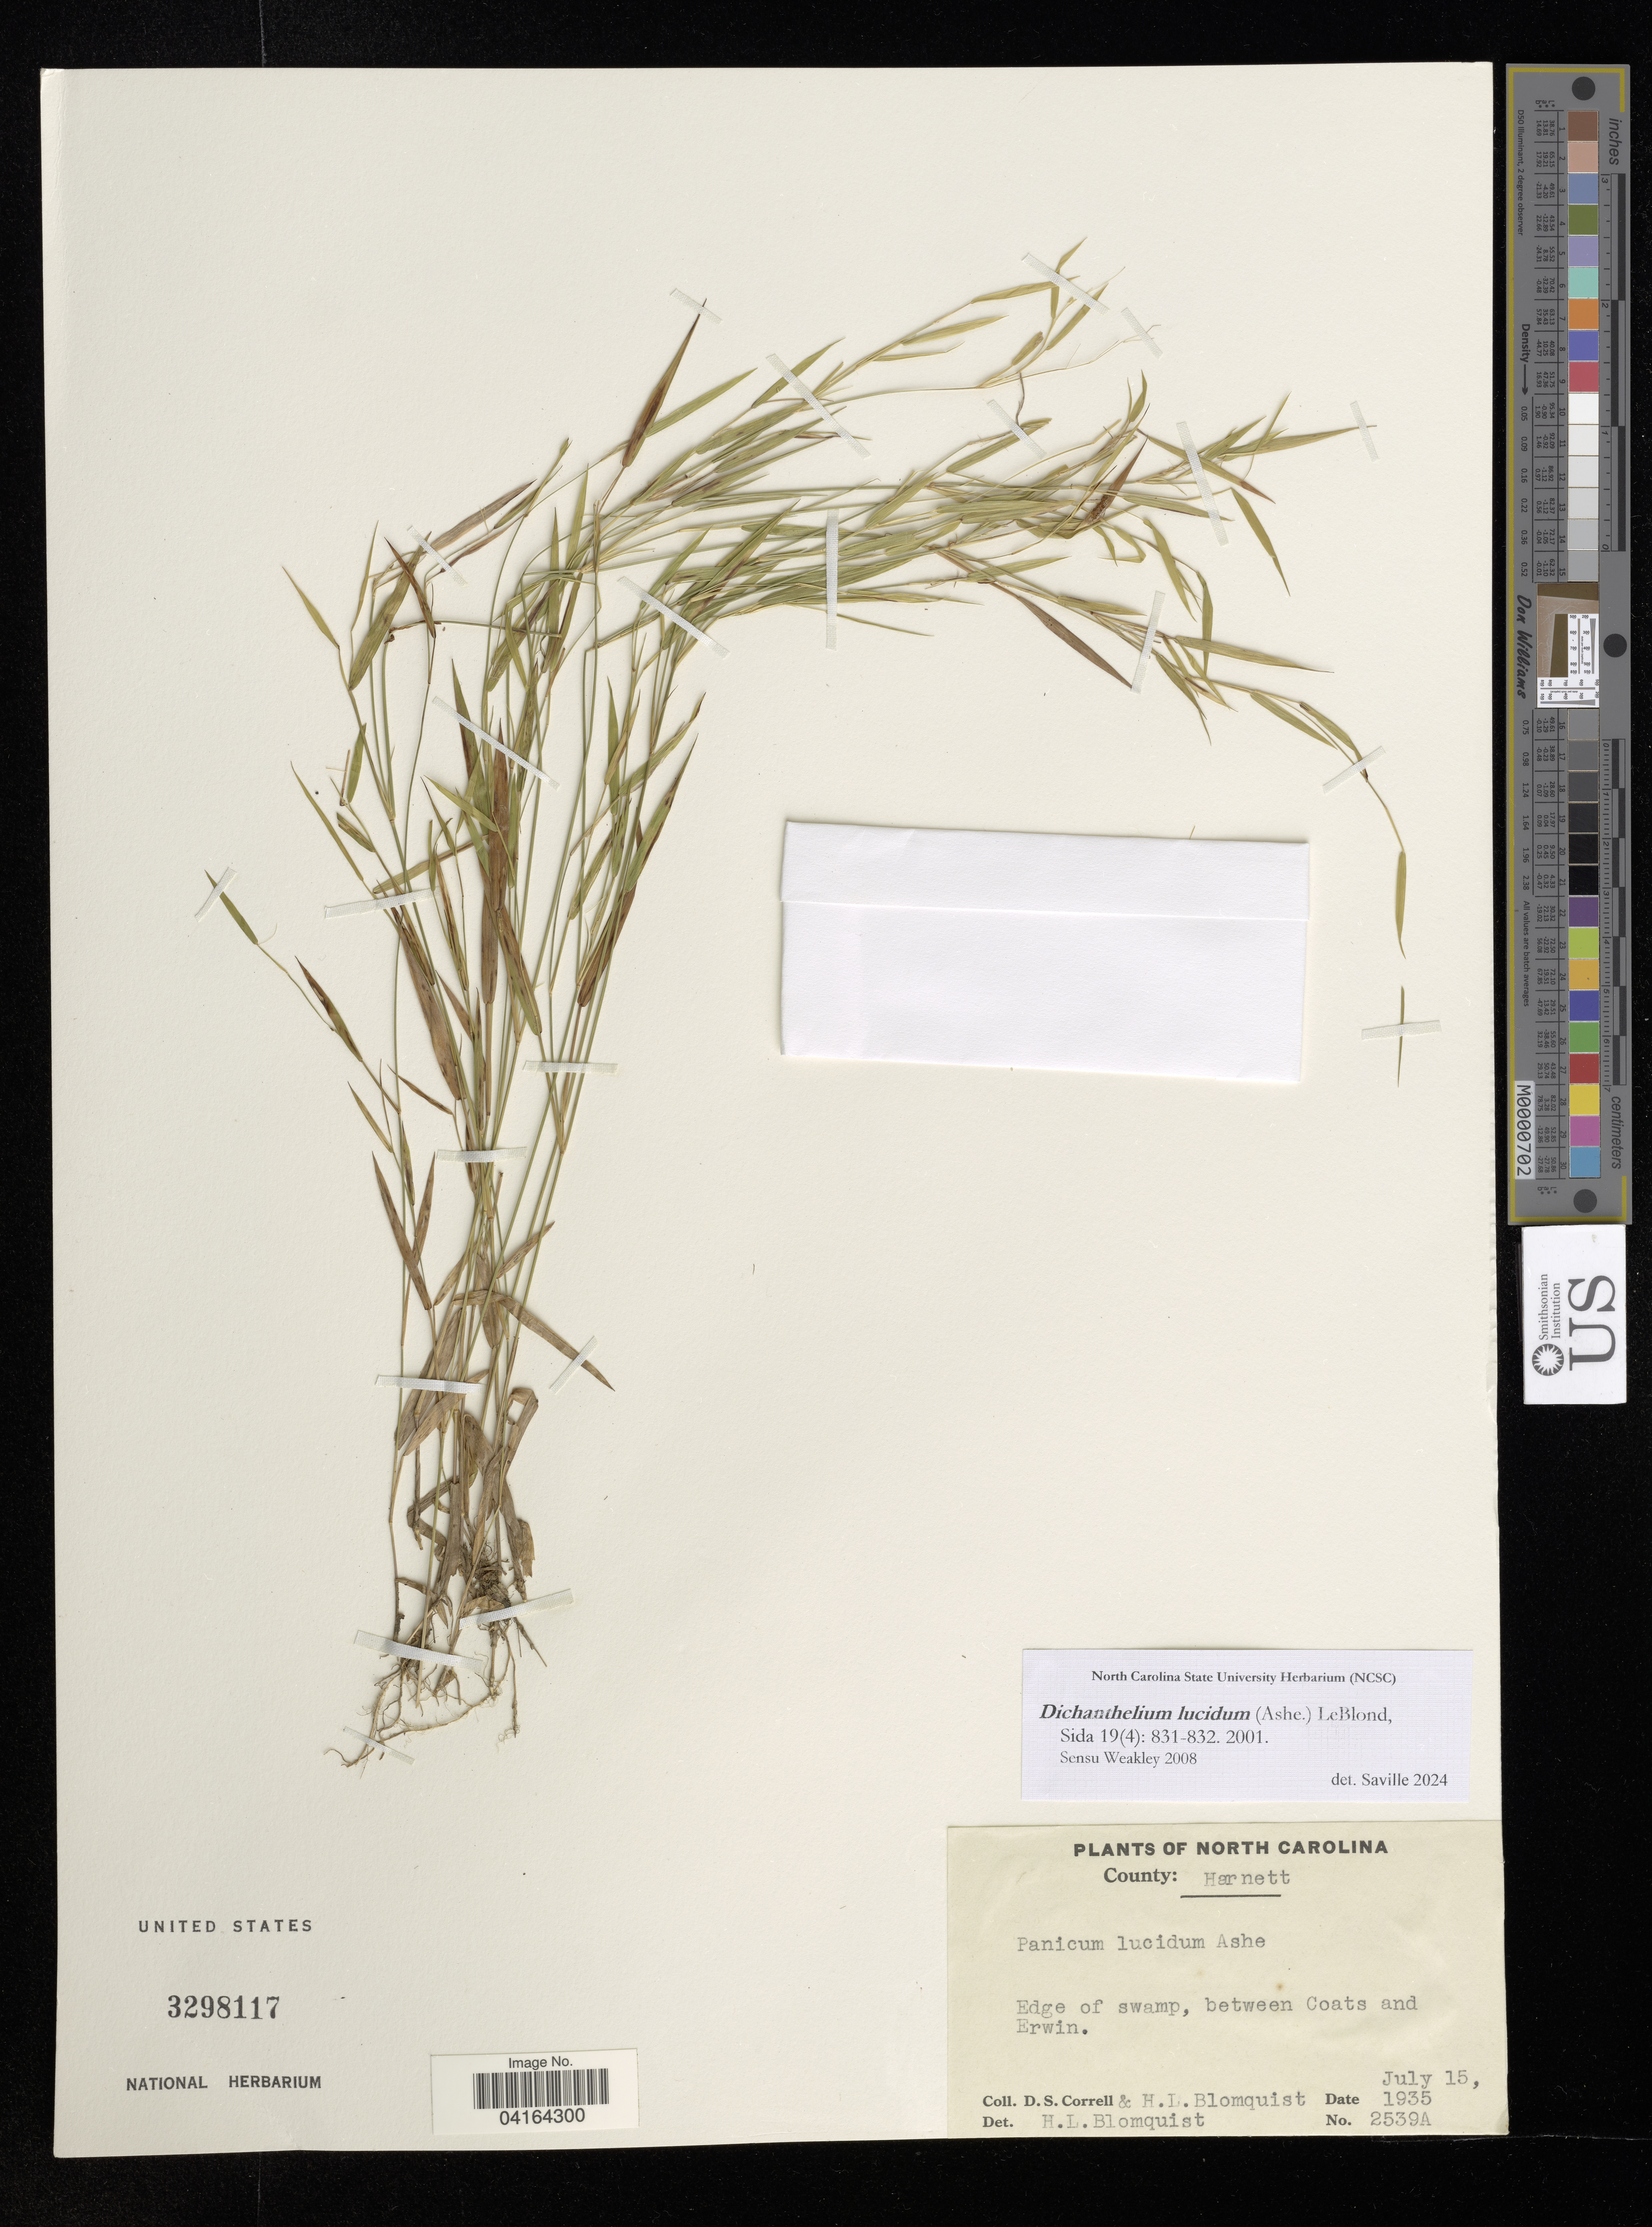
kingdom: Plantae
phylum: Tracheophyta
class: Liliopsida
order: Poales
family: Poaceae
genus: Dichanthelium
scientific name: Dichanthelium lucidum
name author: (Ashe) LeBlond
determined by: Saville, A. C., (NCSC), North Carolina State University (UNITED STATES)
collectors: D. S. Correll & H. Blomquist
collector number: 2539A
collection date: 1935-07-15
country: United States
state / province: North Carolina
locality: County: Harnett. Edge of swamp, between Coats and Erwin.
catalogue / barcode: US 3298117